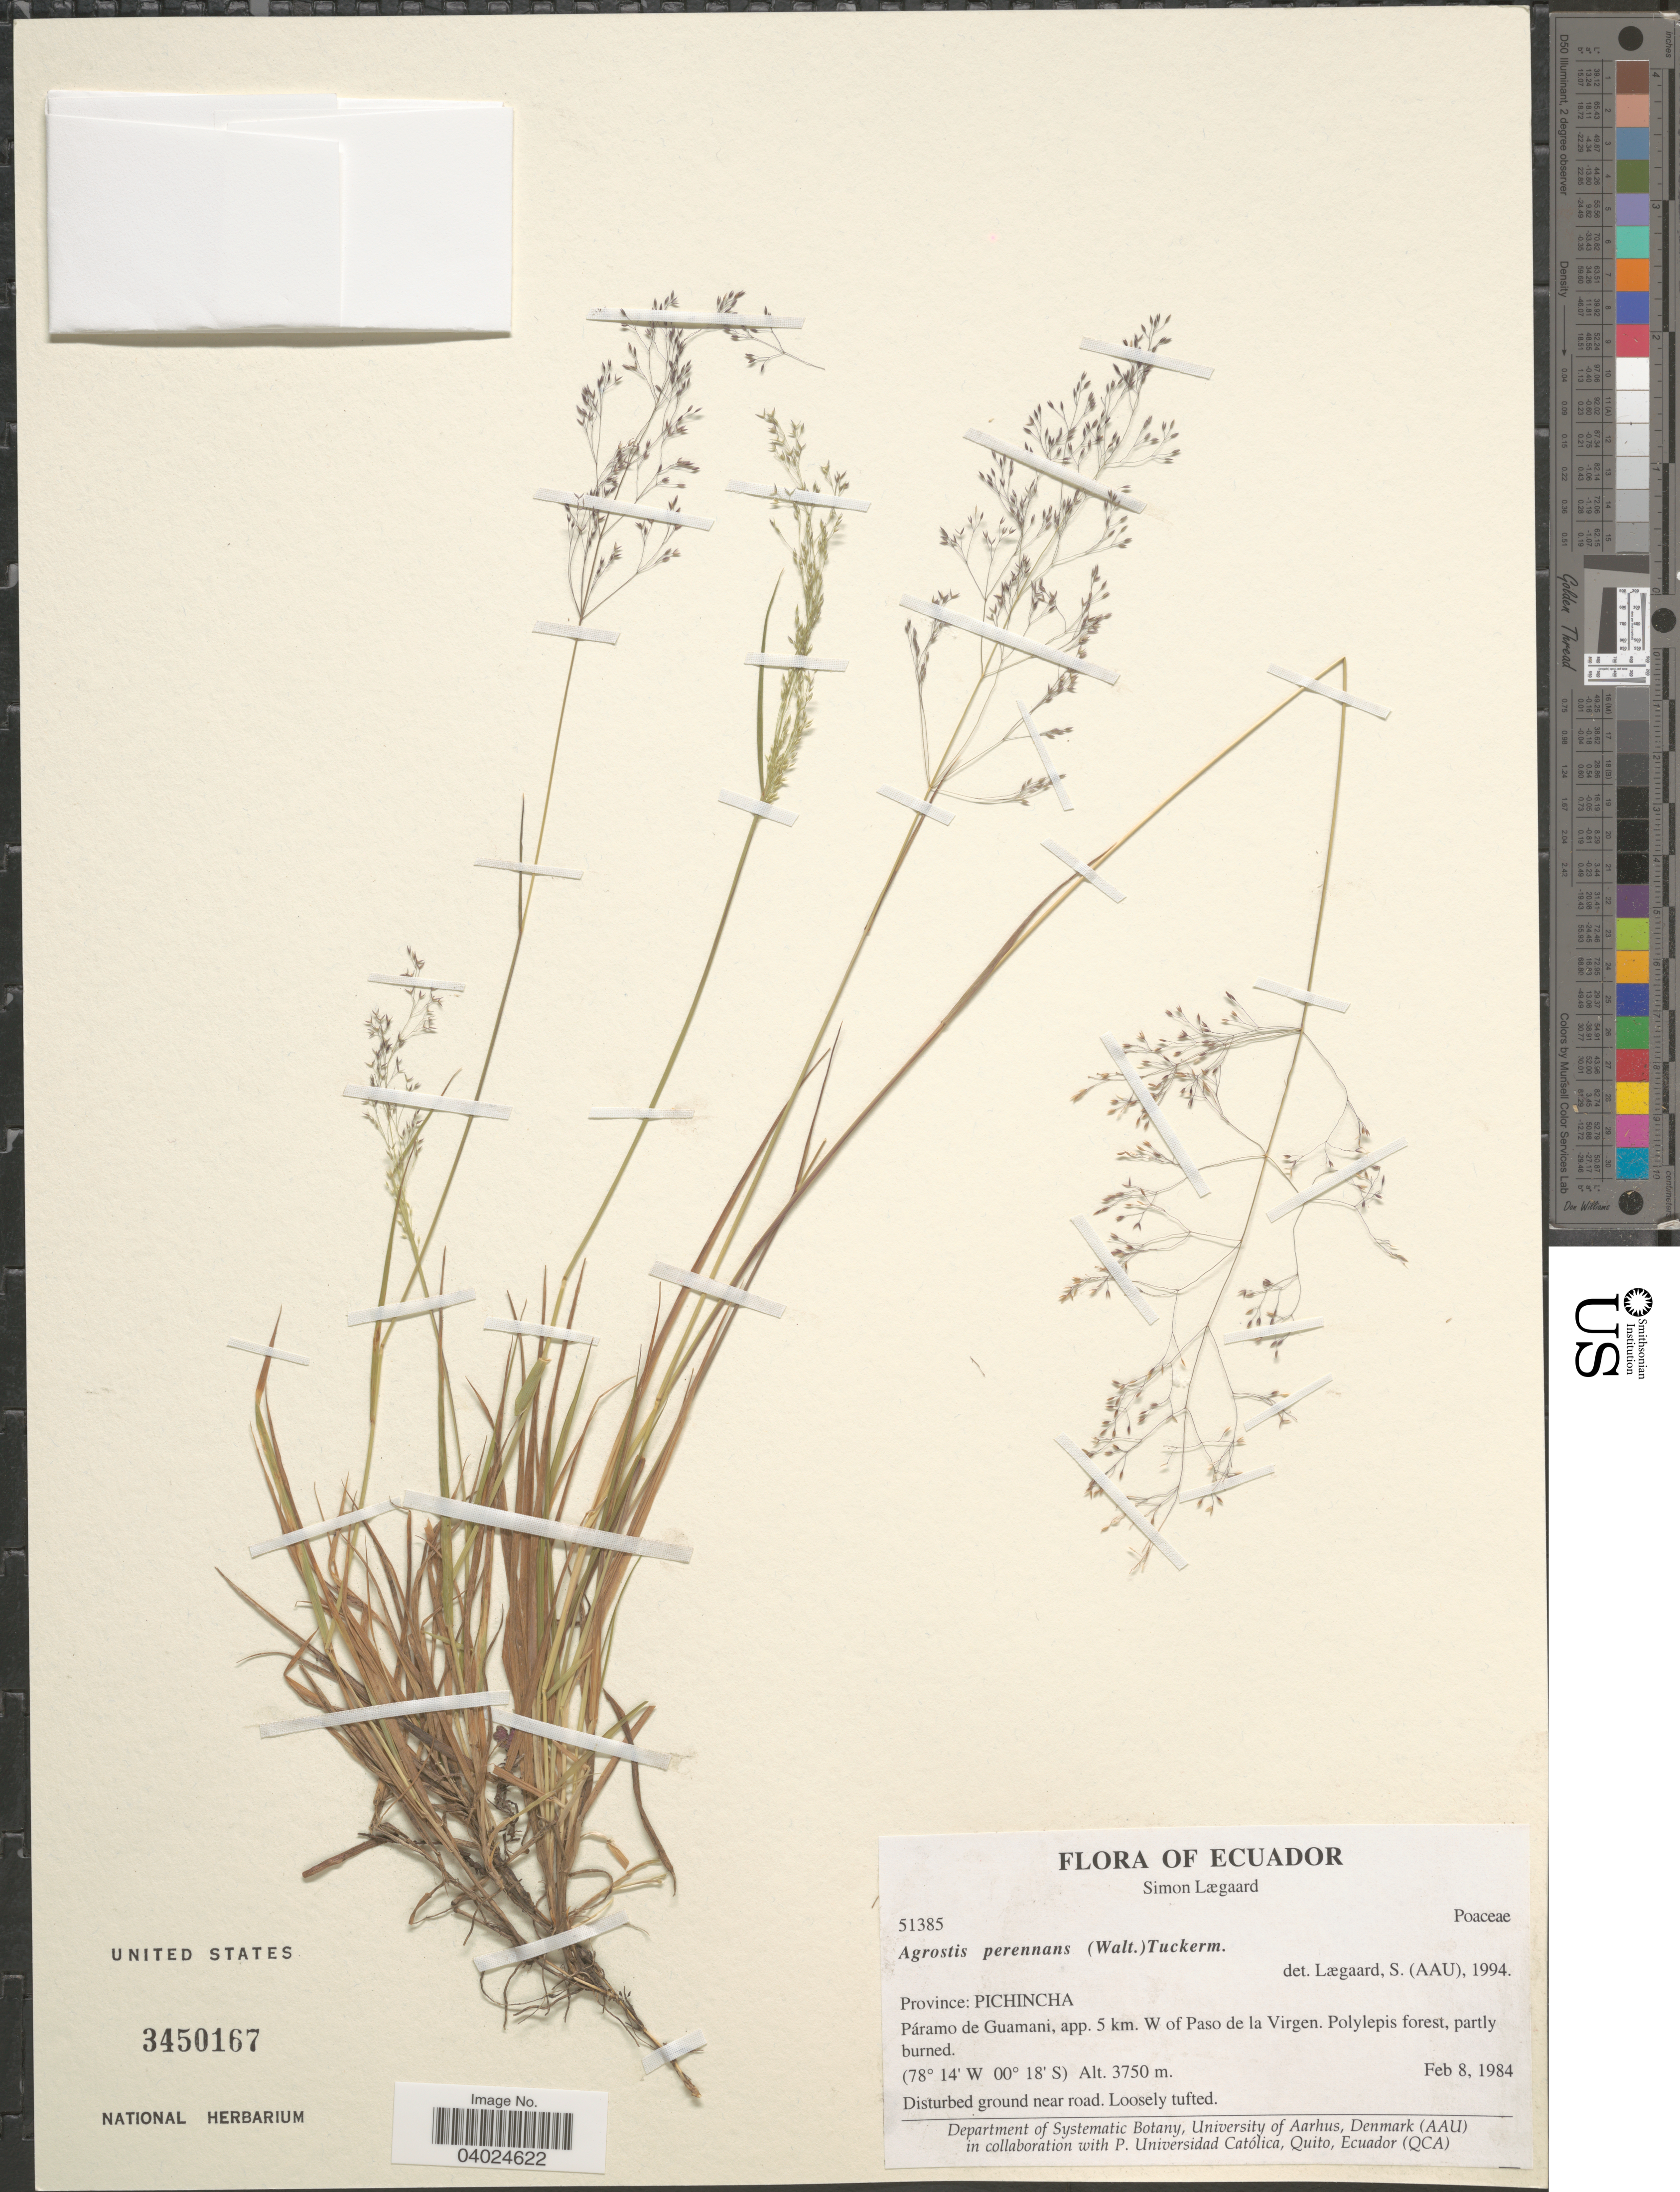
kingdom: Plantae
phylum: Tracheophyta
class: Liliopsida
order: Poales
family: Poaceae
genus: Agrostis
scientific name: Agrostis perennans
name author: (Walter) Tuck.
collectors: S. Lægaard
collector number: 51385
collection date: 1984-02-08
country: Ecuador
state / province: Pichincha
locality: Páramo de Guamani, app. 5 km. W of Paso de la Virgen.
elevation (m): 3750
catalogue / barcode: US 3450167